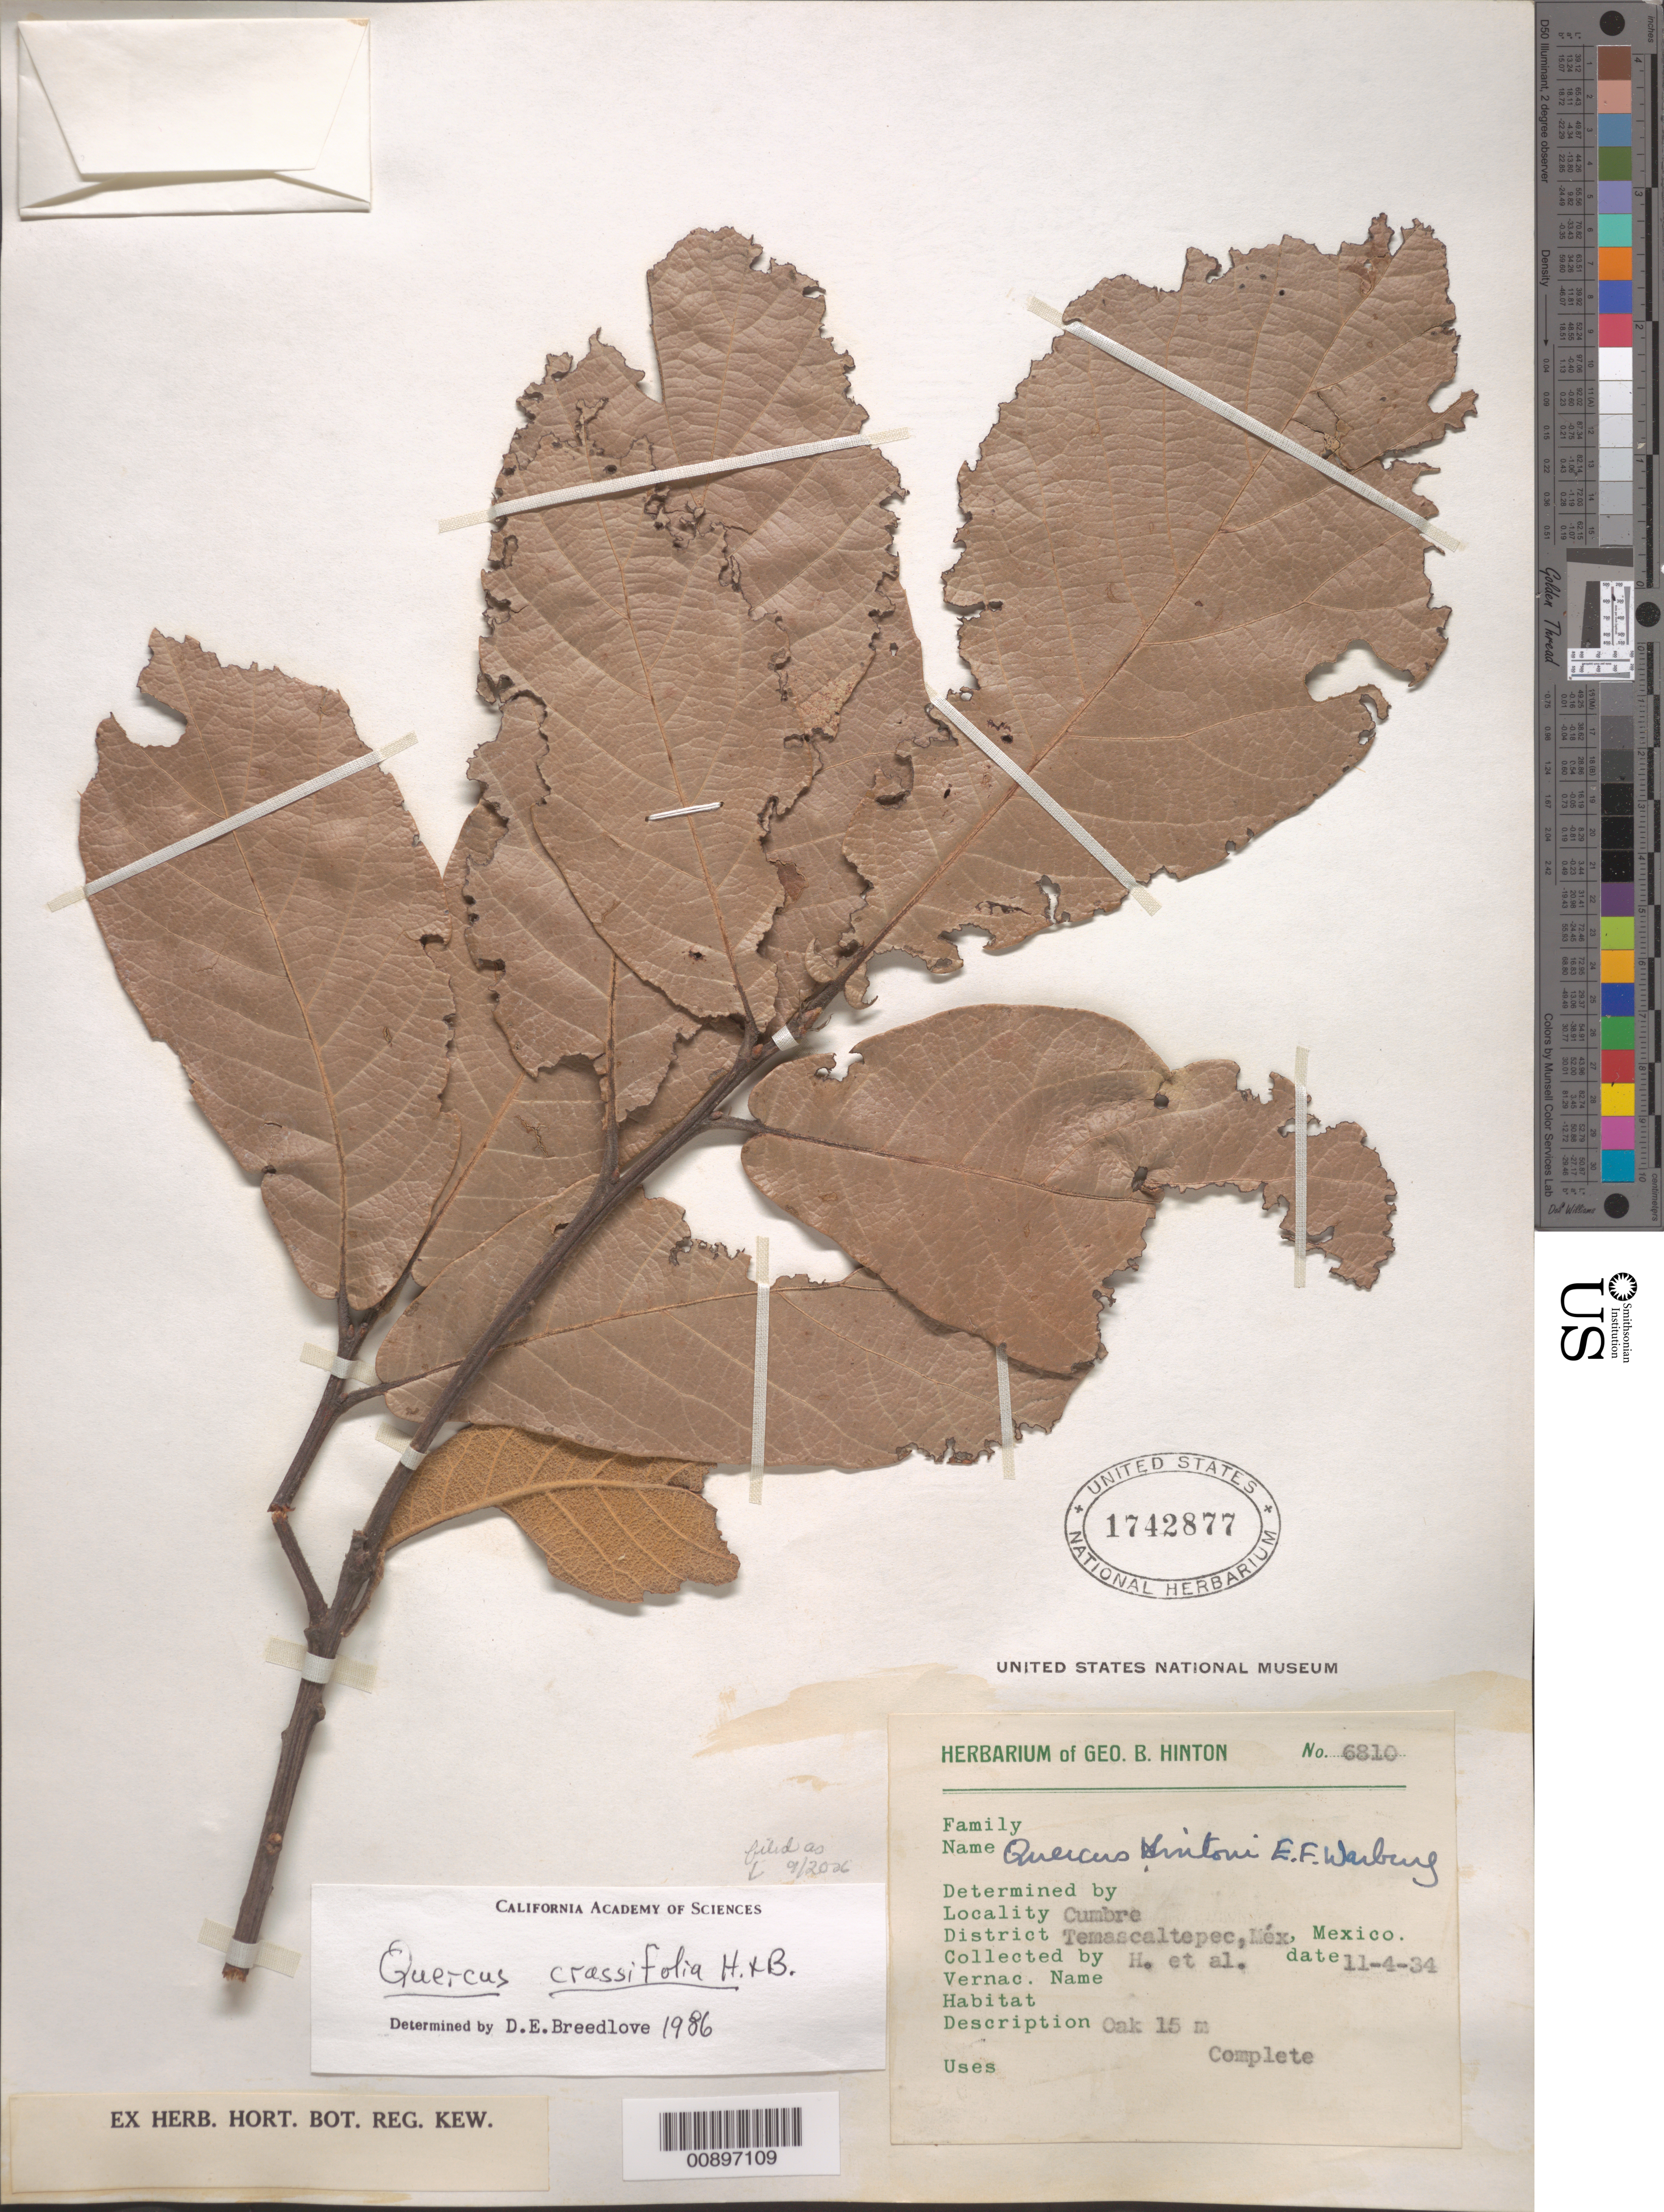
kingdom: Plantae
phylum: Tracheophyta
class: Magnoliopsida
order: Fagales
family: Fagaceae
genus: Quercus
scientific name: Quercus crassifolia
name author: Humb. & Bonpl.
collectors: G. B. Hinton & et al.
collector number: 6810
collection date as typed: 04 Nov 1934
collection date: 1934-11-04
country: Mexico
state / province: México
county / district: Temascaltepec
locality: Cumbre, District Temascaltepec, State Mexico.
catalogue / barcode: US 1742877